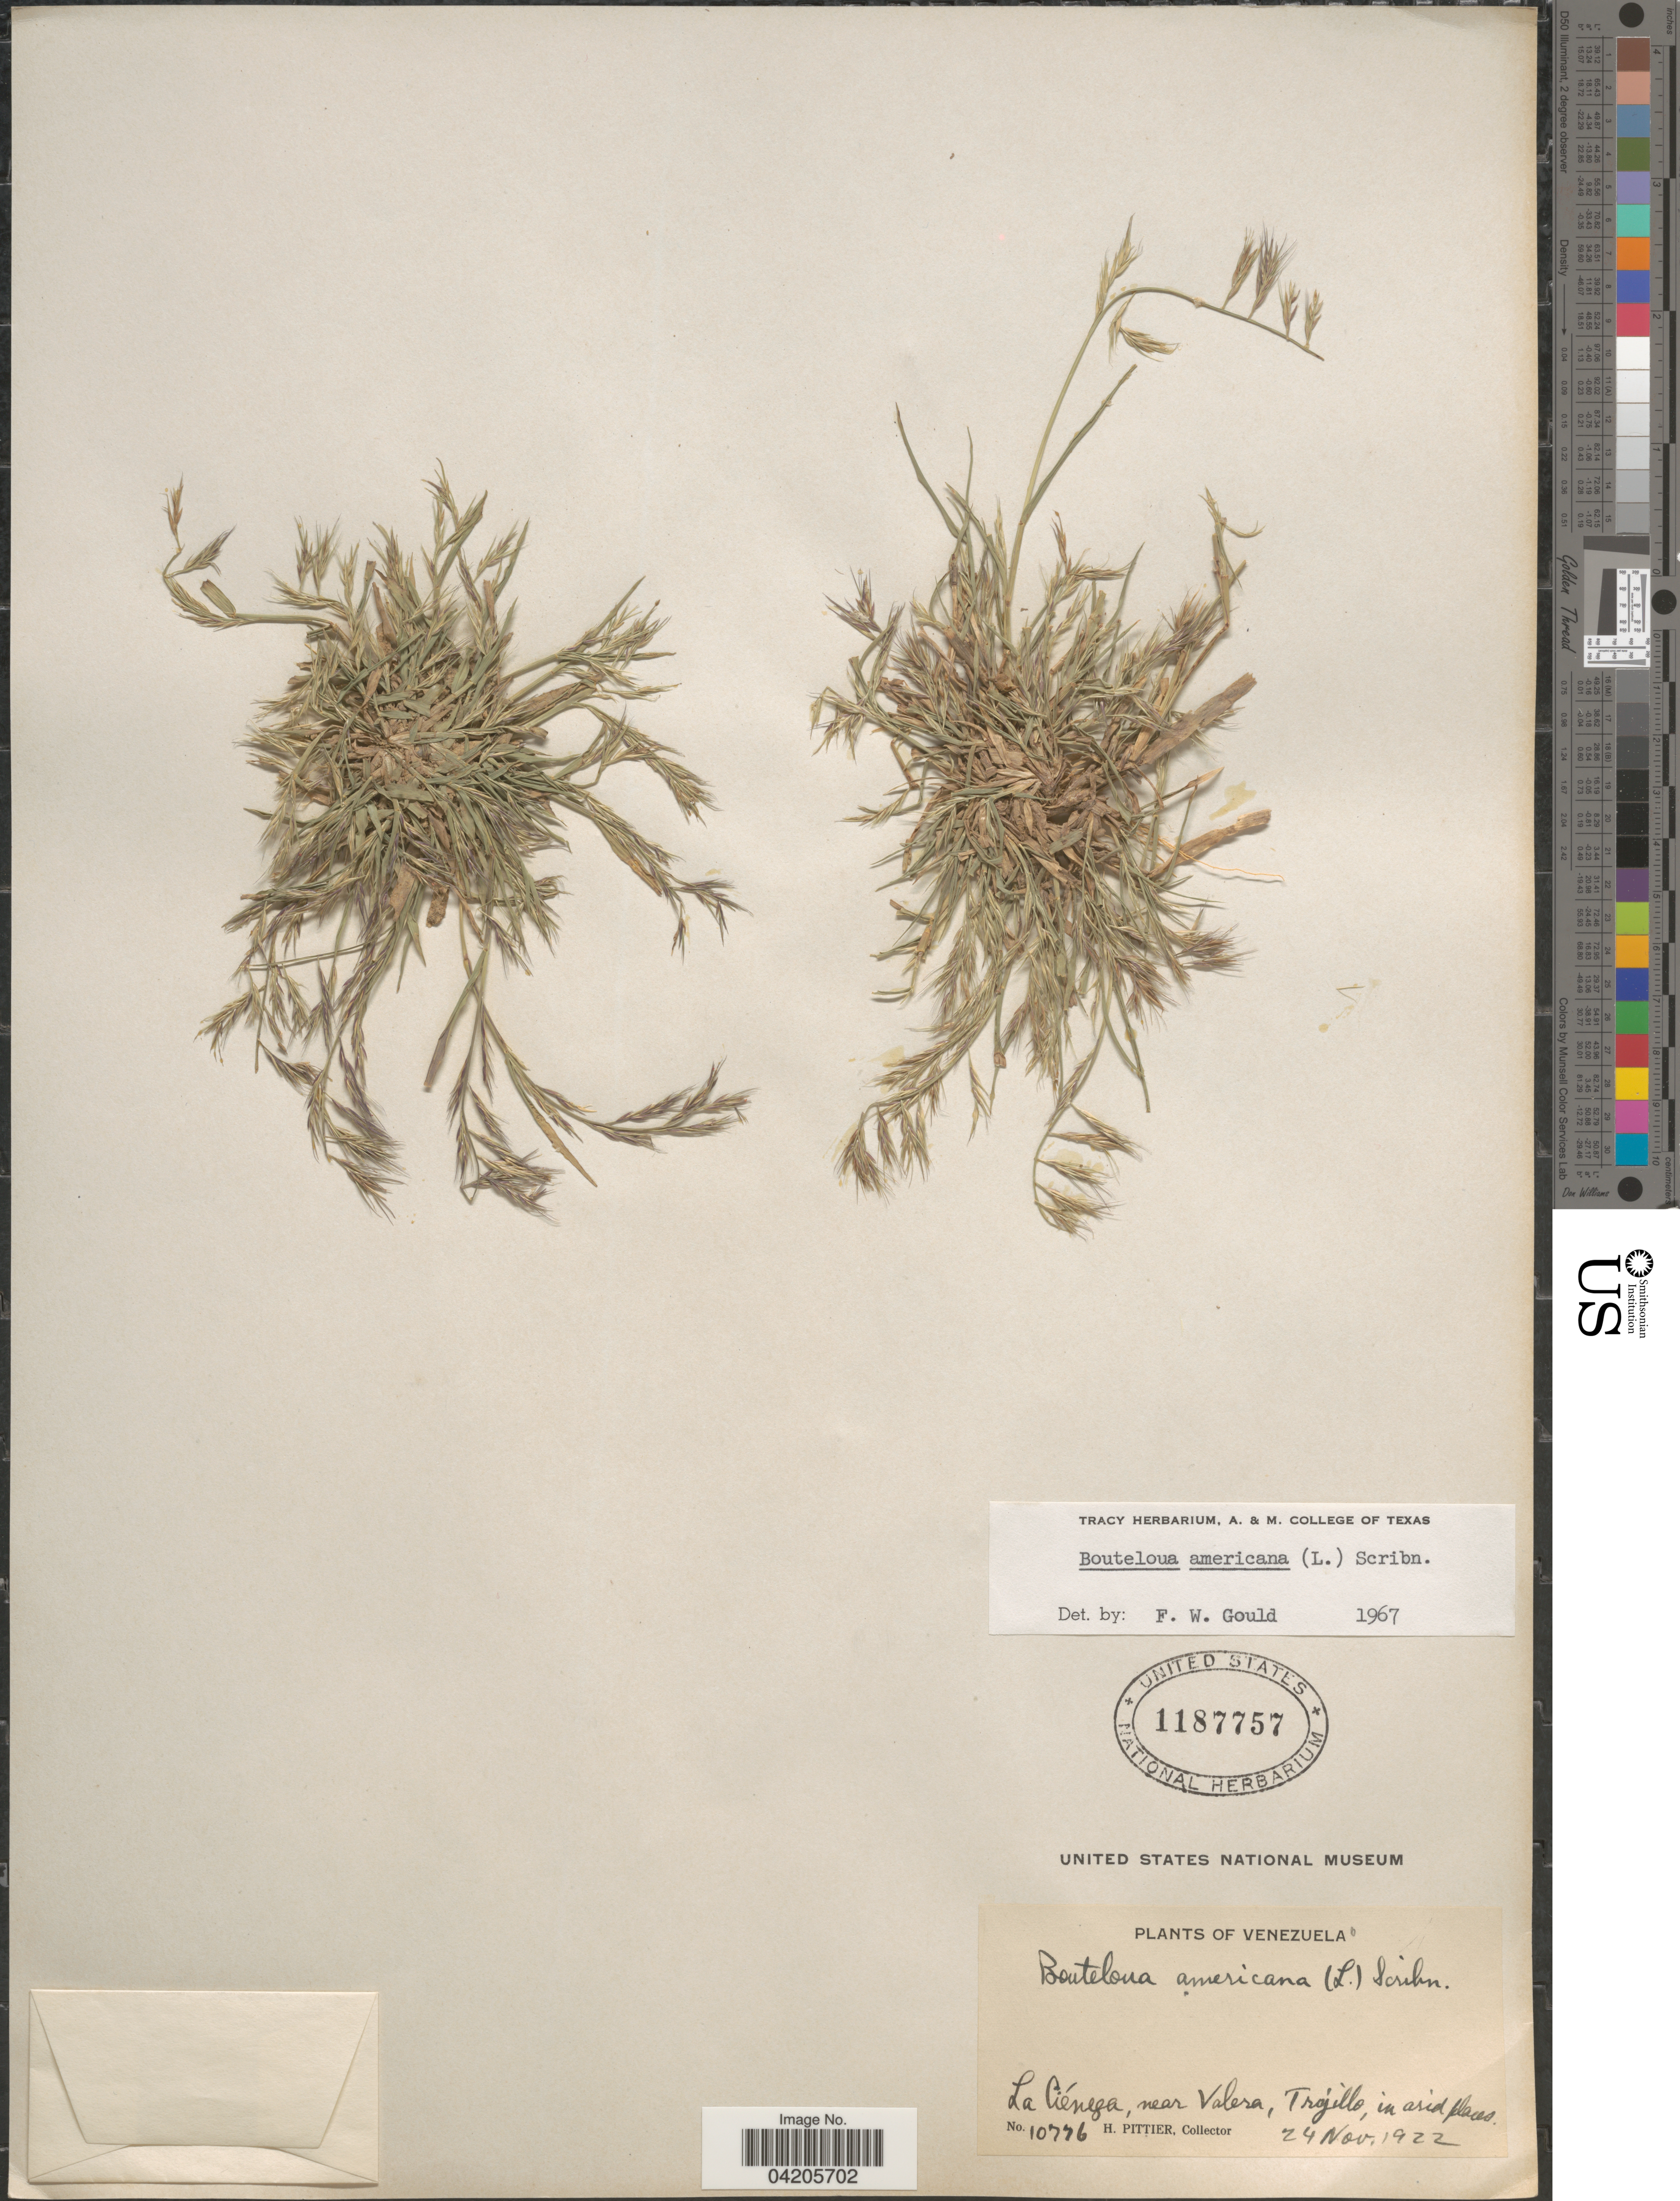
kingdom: Plantae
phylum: Tracheophyta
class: Liliopsida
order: Poales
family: Poaceae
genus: Bouteloua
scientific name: Bouteloua americana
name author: (L.) Scribn.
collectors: H. F. Pittier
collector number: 10776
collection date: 1922-11-24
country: Venezuela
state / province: Trujillo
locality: La Ciénega, near Valera.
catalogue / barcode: US 1187757